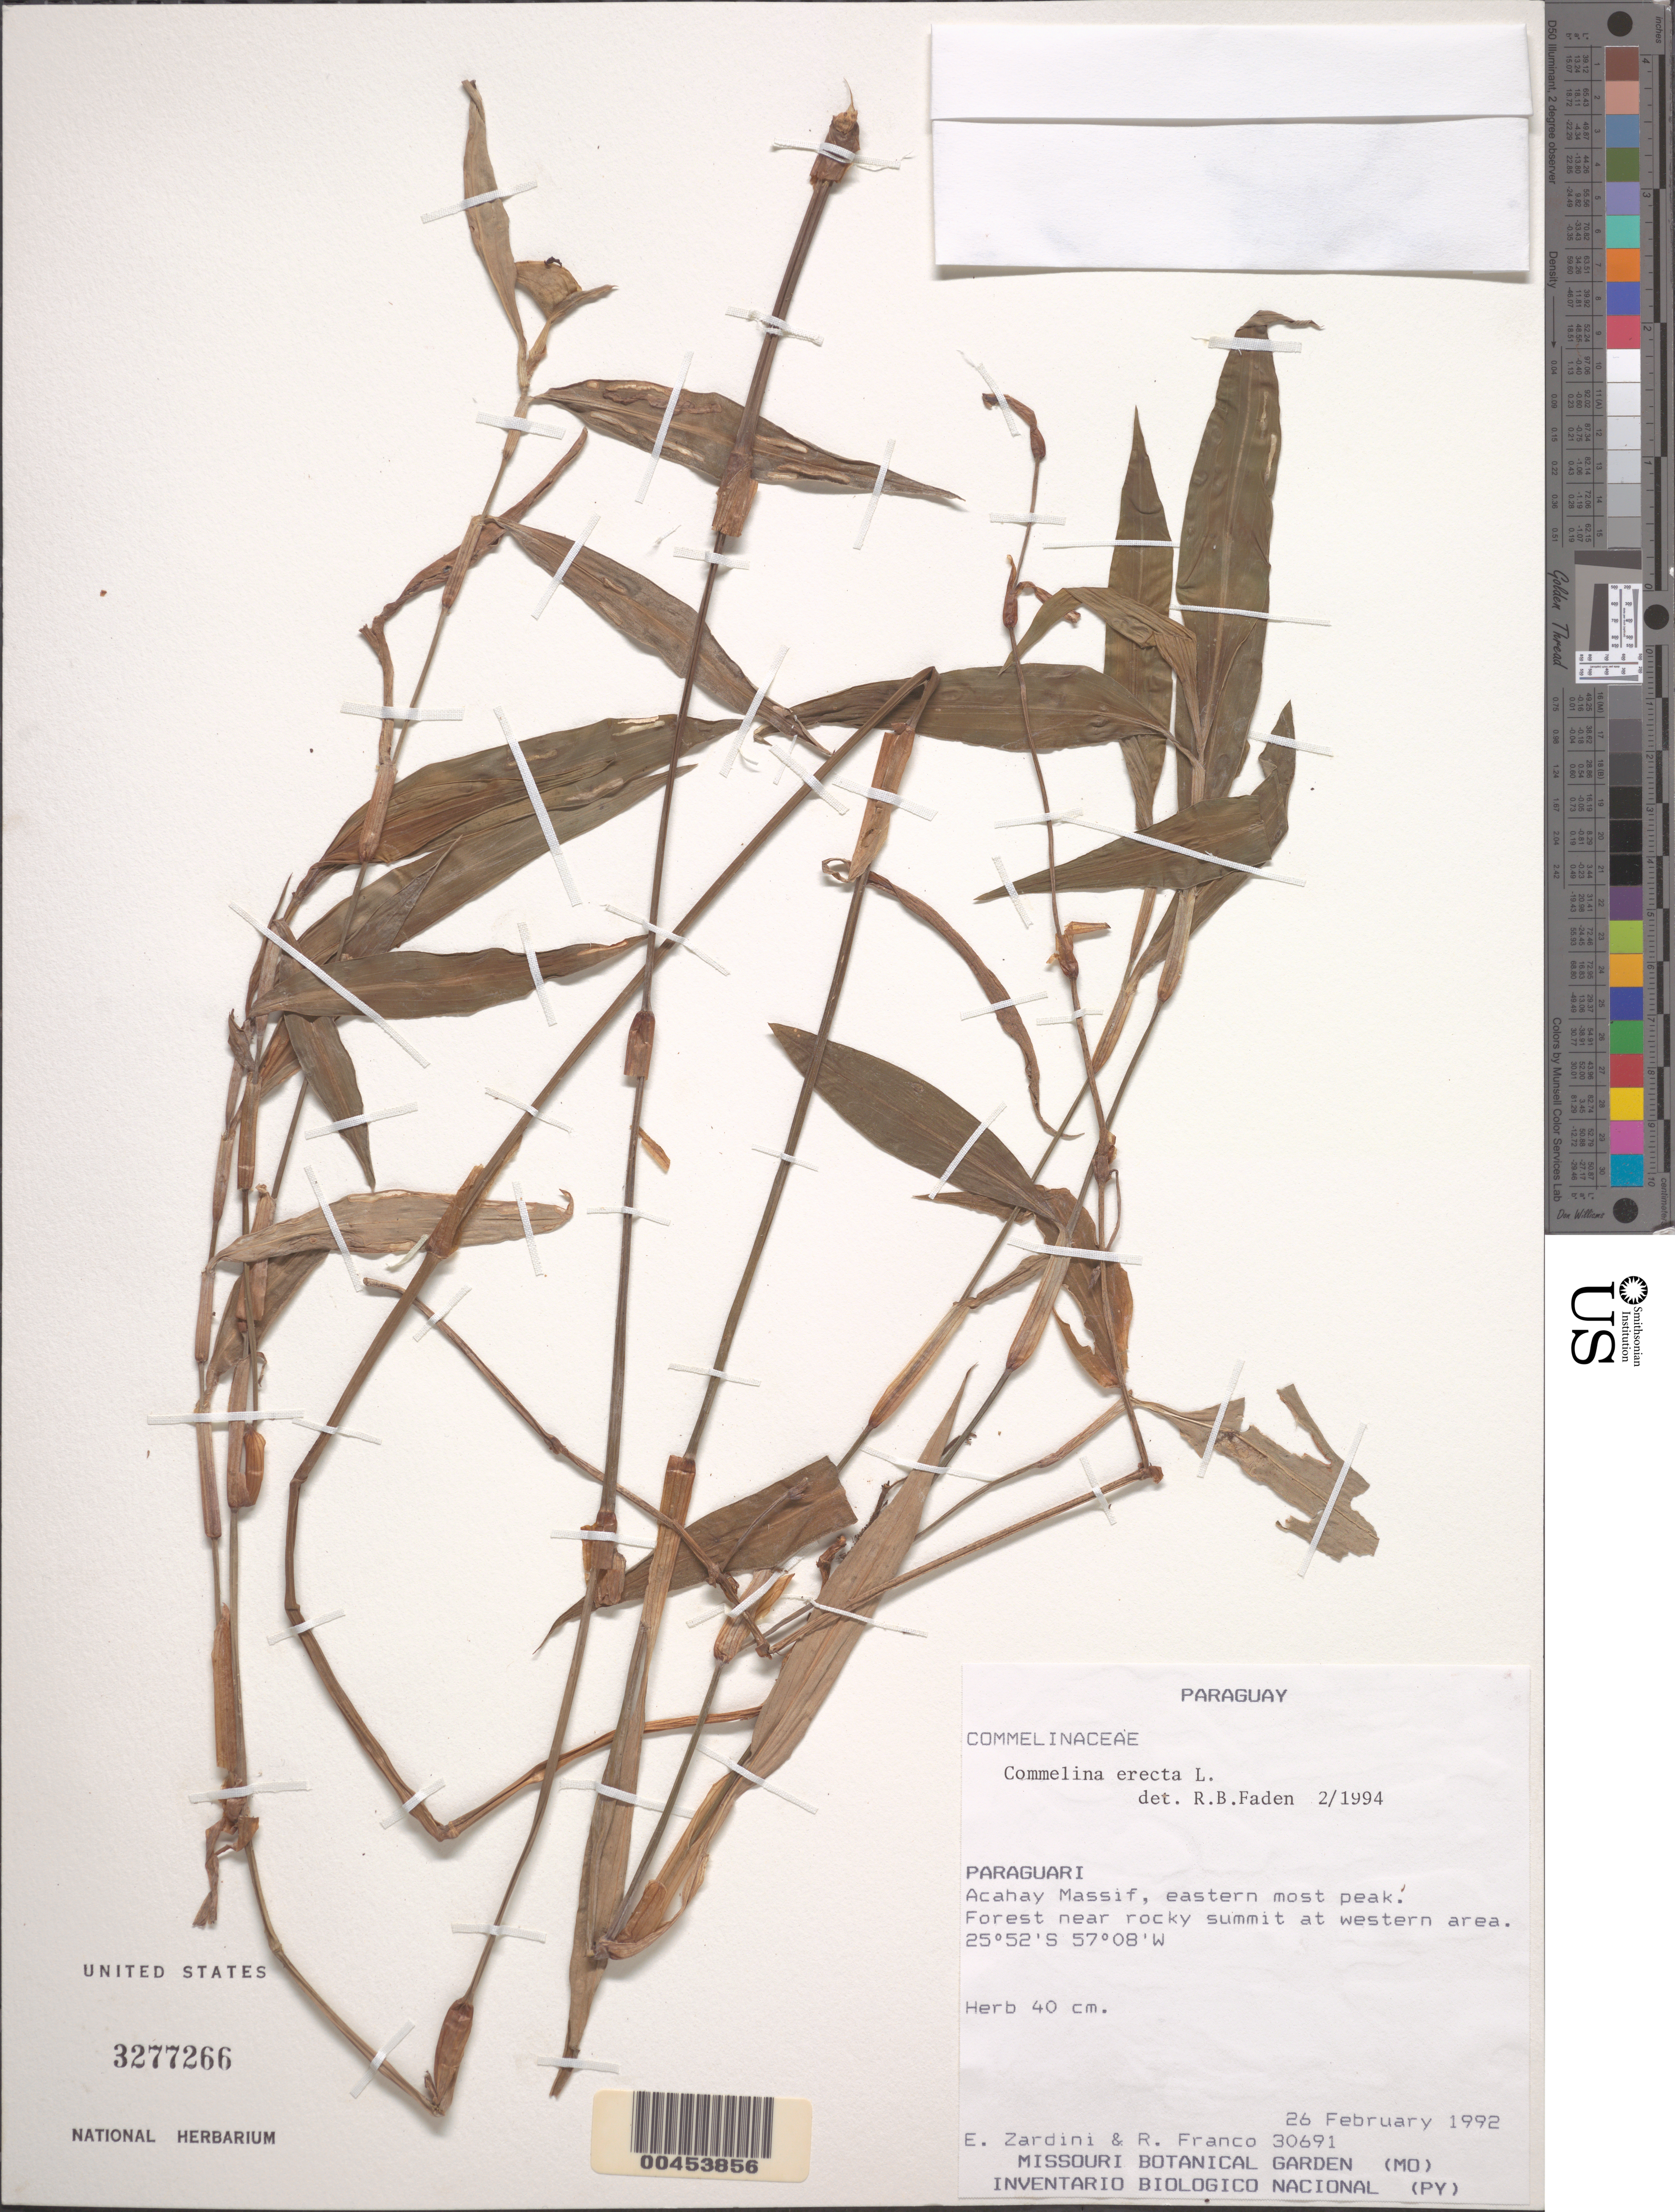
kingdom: Plantae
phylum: Tracheophyta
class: Liliopsida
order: Commelinales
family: Commelinaceae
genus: Commelina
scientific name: Commelina erecta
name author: L.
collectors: E. M. Zardini & R. Franco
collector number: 30691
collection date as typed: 26 Feb 1992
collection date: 1992-02-26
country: Paraguay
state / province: Paraguarí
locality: Acahay massif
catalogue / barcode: US 3277266